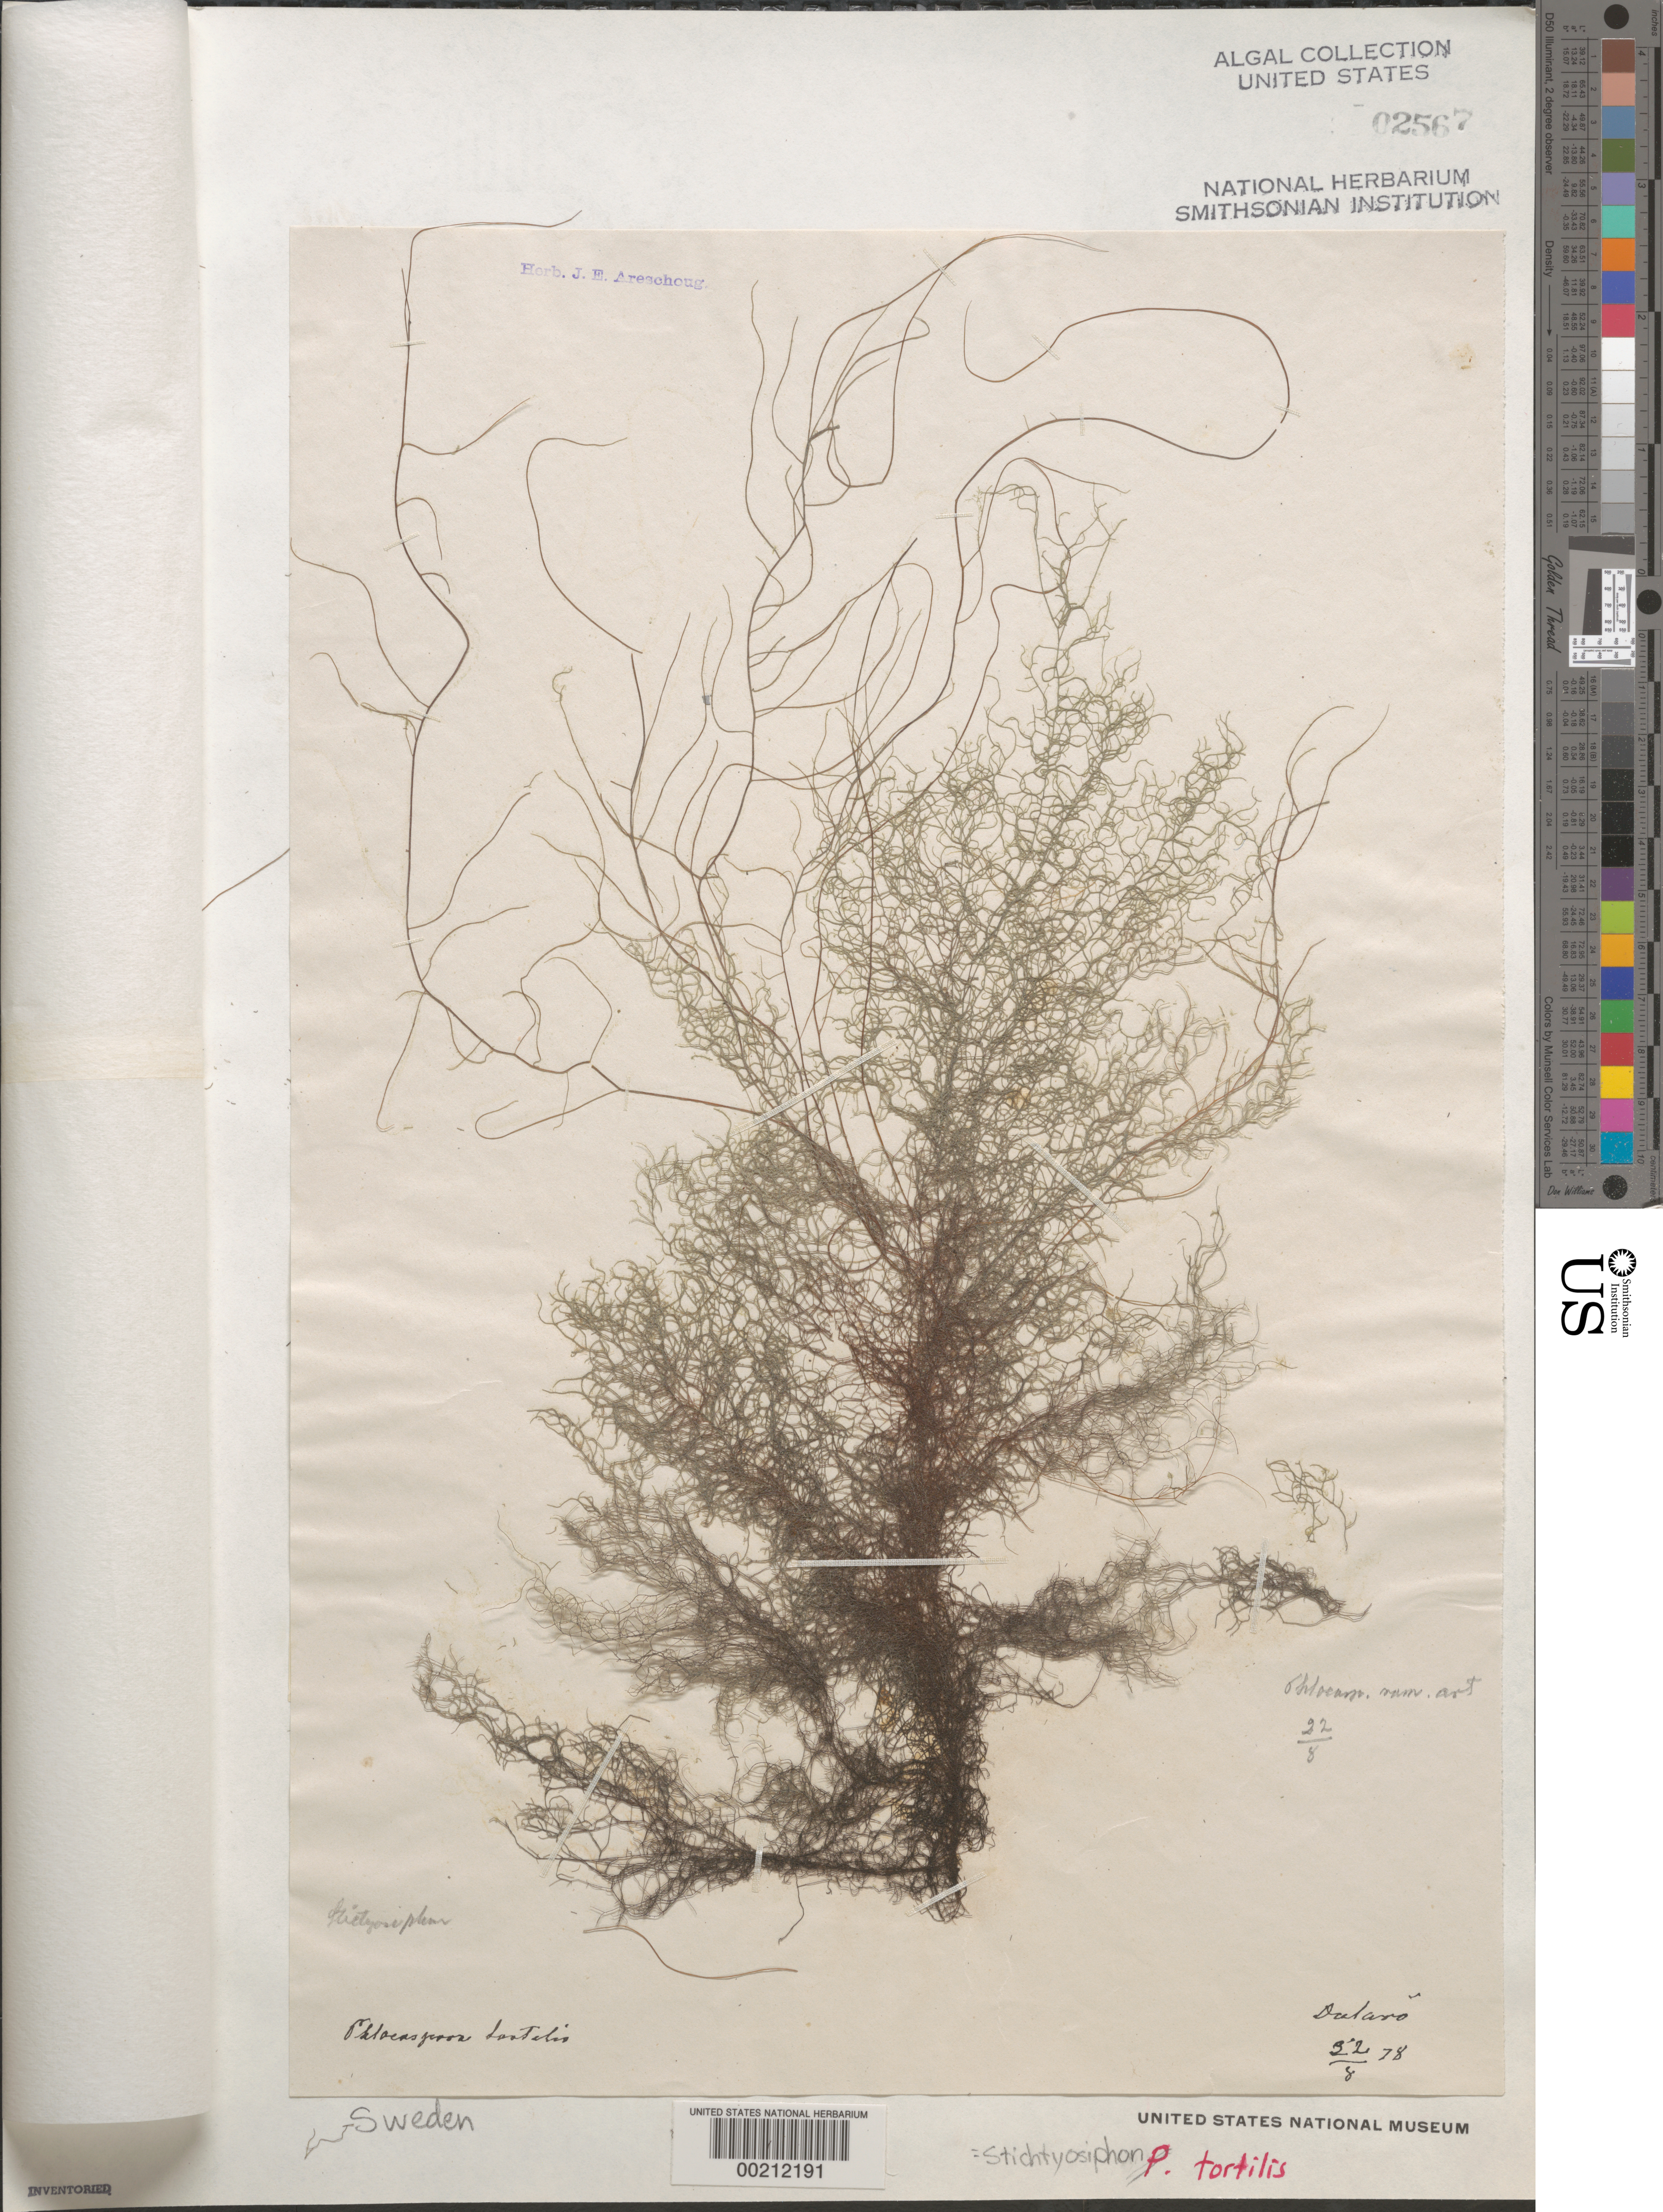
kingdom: Chromista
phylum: Ochrophyta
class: Phaeophyceae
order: Ectocarpales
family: Chordariaceae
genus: Stictyosiphon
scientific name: Stictyosiphon tortilis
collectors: J. Areschoug (herbarium)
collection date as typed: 22 Aug 1878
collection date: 1878-08-22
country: Sweden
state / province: Stockholm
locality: Dalaro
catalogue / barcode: US 2567